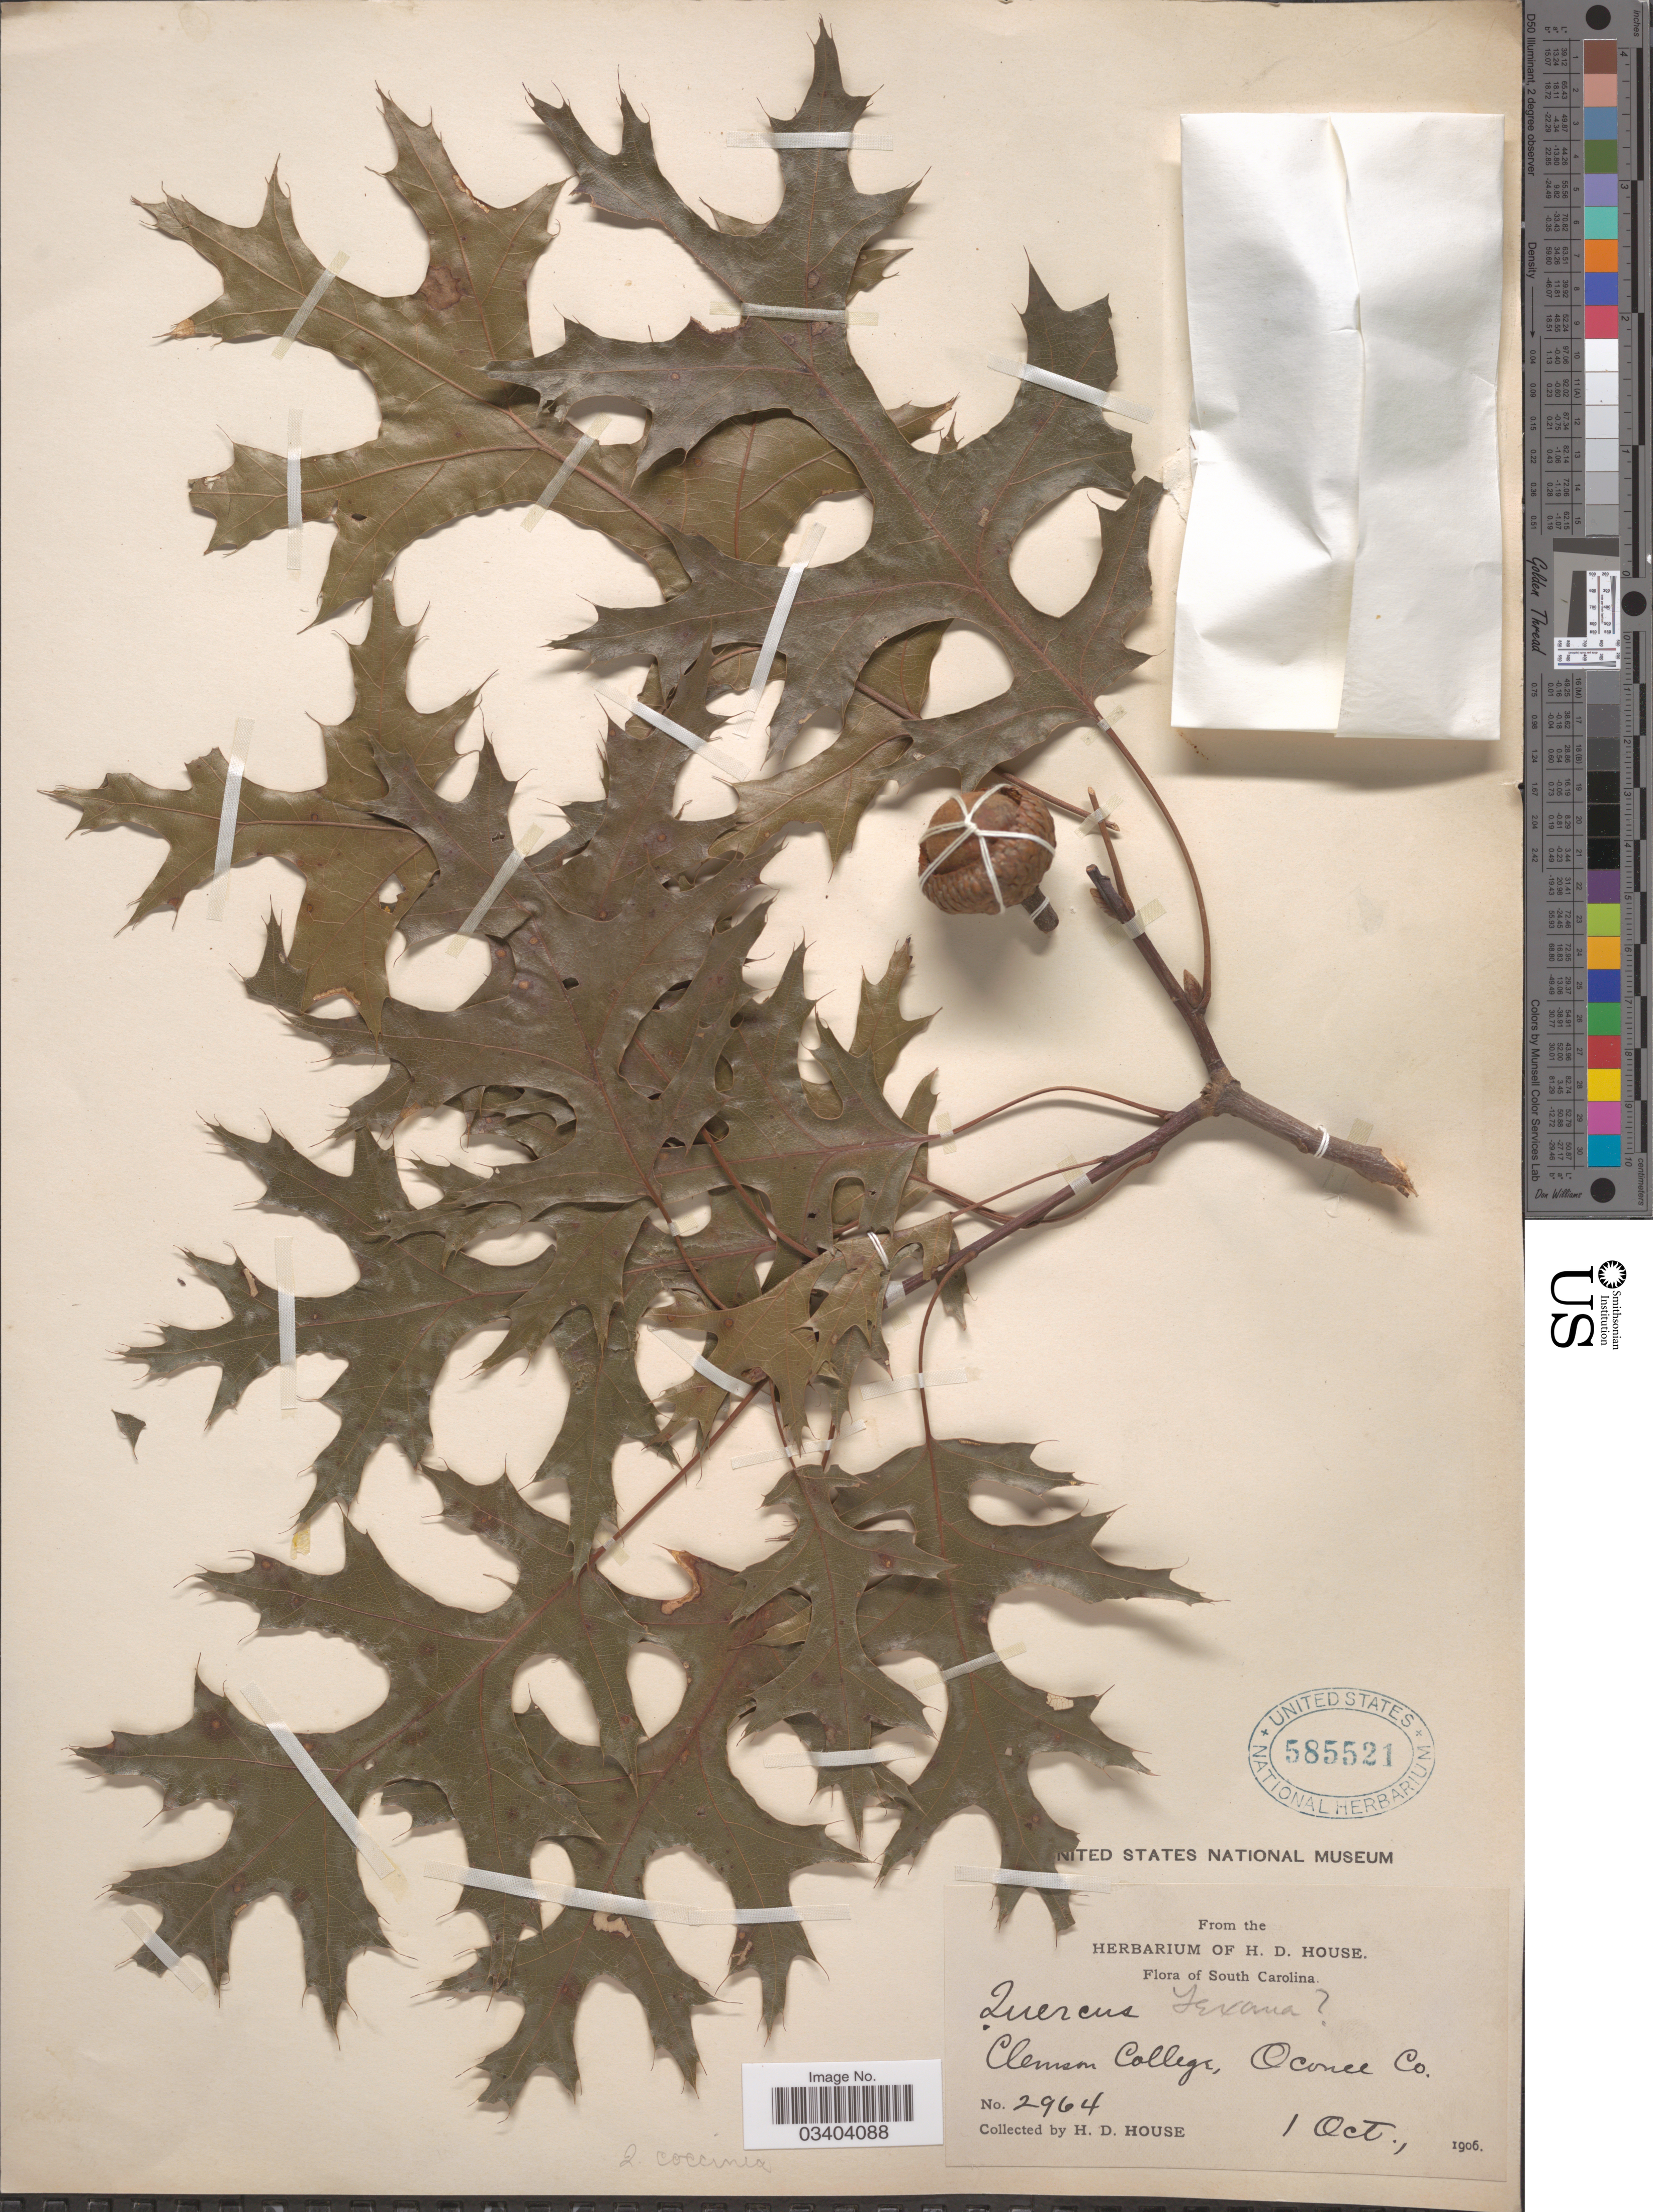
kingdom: Plantae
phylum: Tracheophyta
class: Magnoliopsida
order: Fagales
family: Fagaceae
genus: Quercus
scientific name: Quercus coccinea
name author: Münchh.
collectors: H. D. House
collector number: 2964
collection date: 1906-10-01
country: United States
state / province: South Carolina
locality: Clemson College, Oconee Co.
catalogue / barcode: US 585521